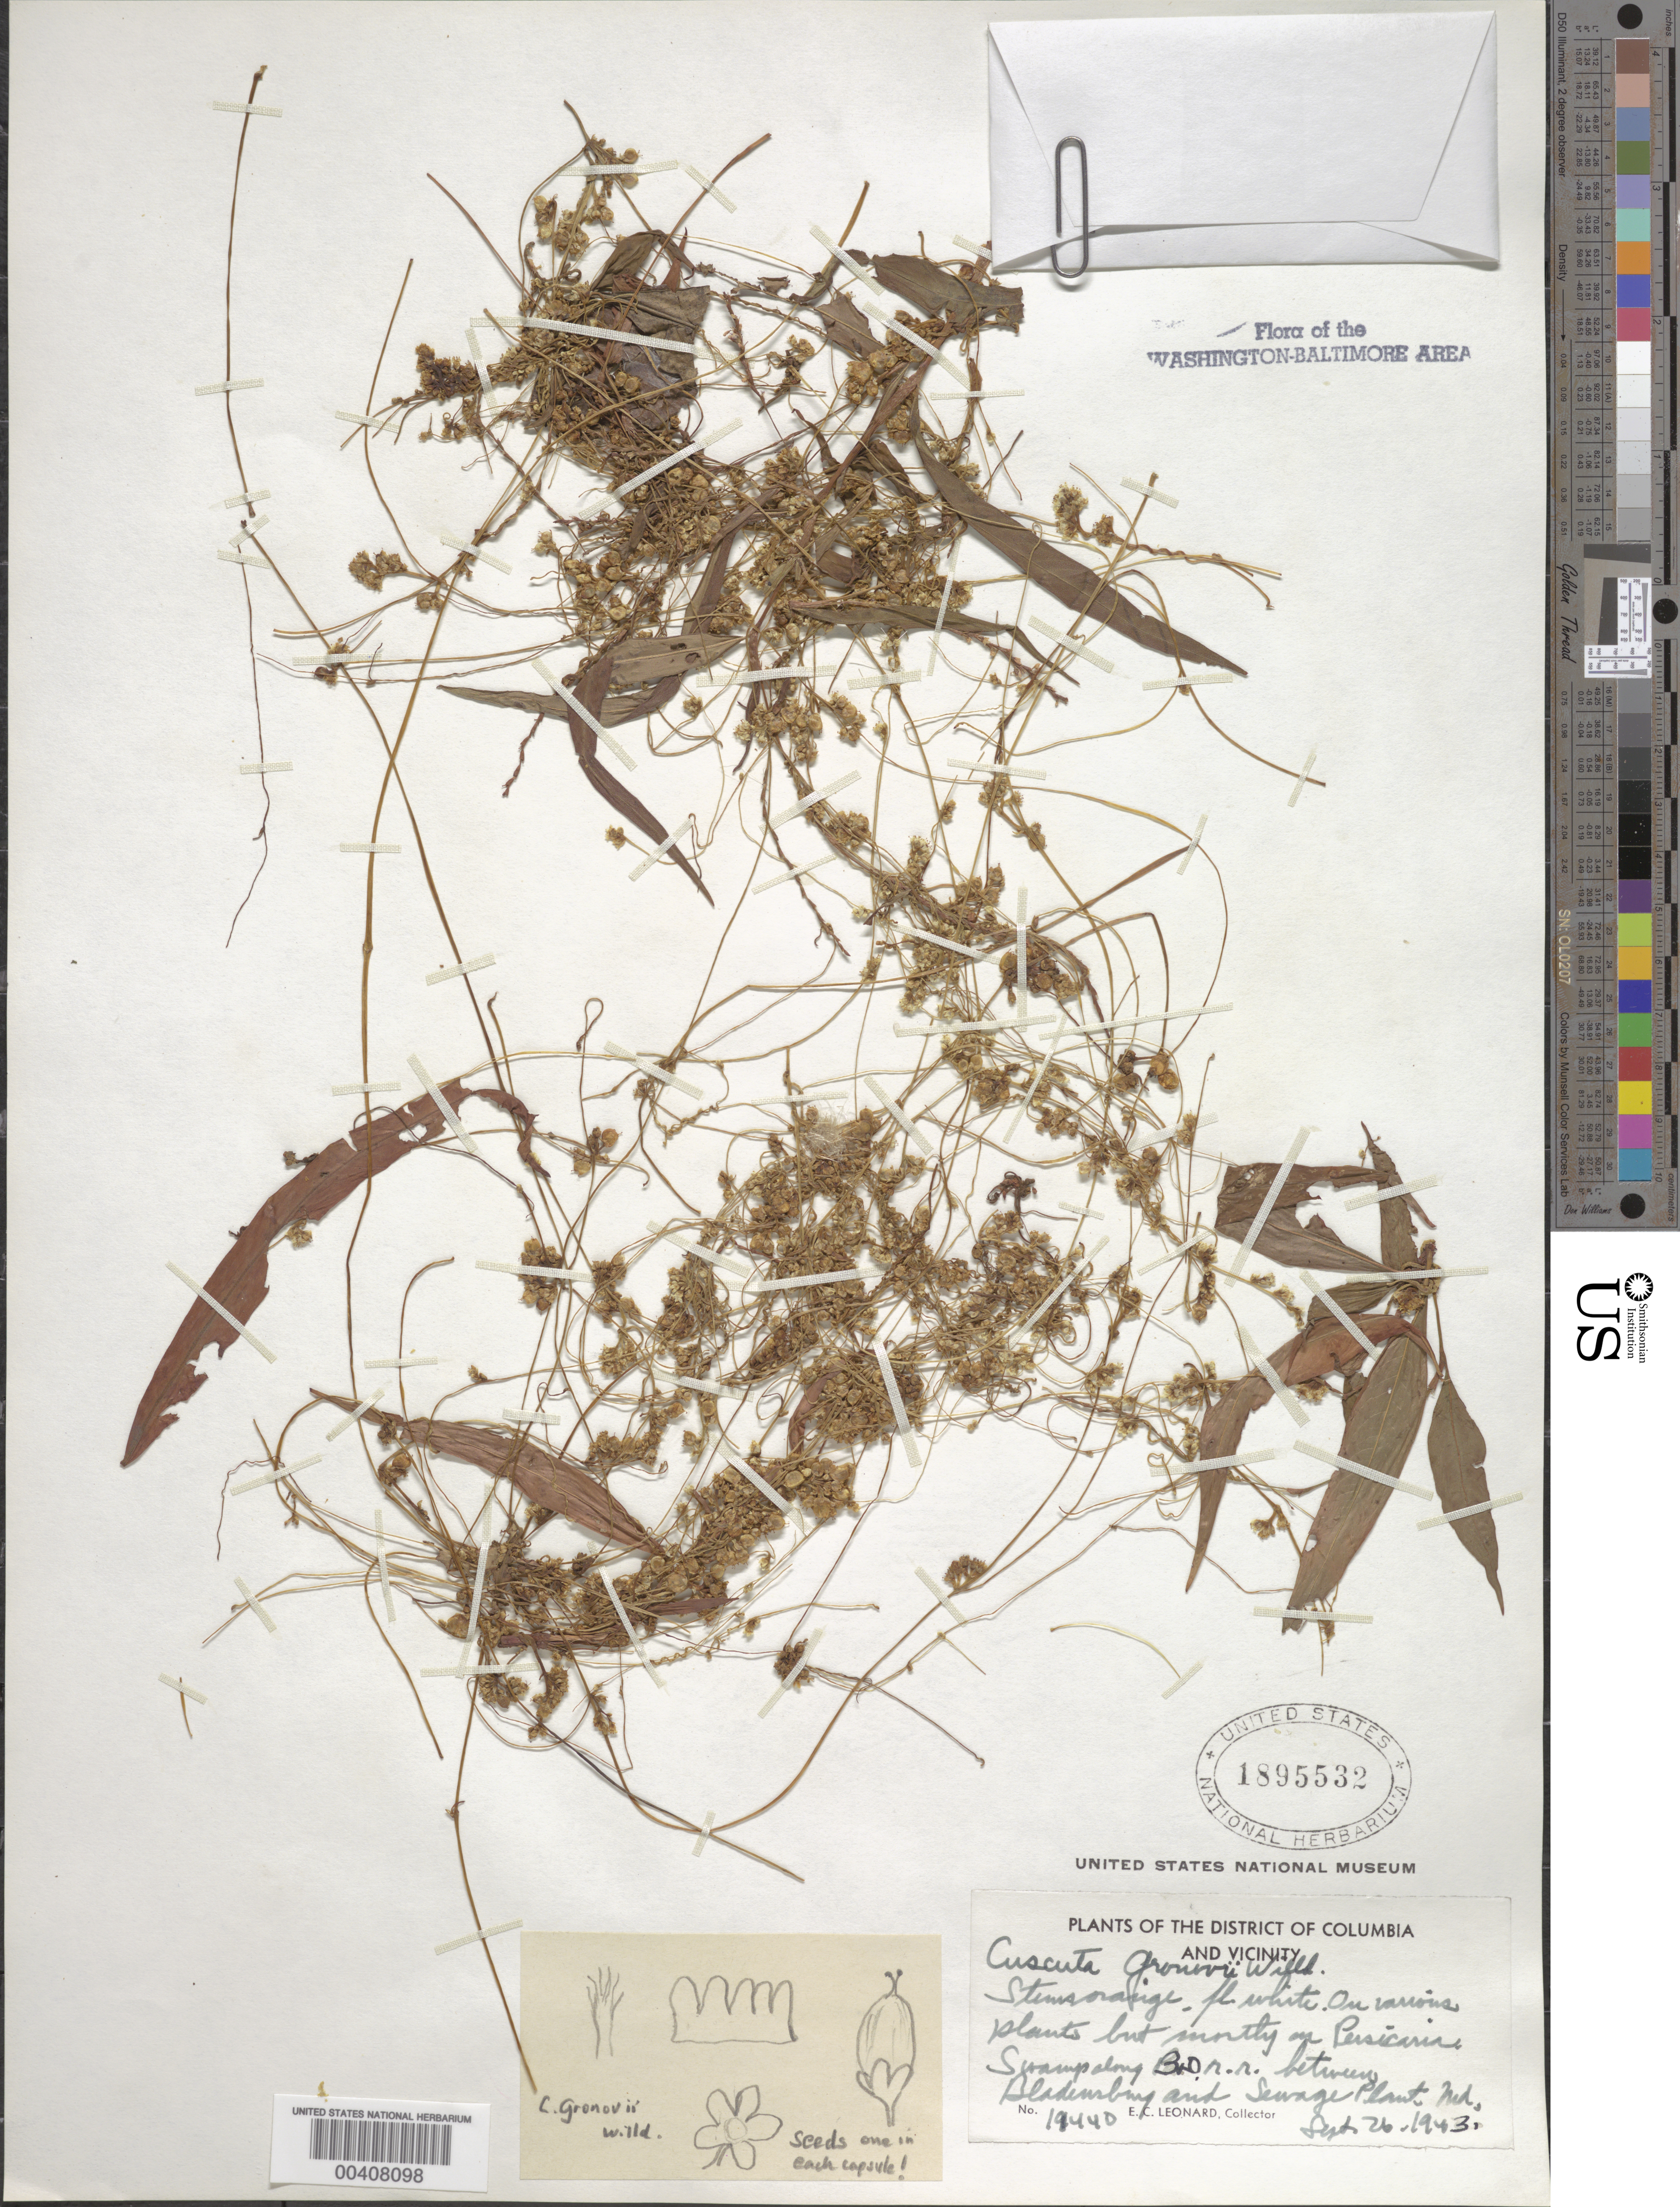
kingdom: Plantae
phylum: Tracheophyta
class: Magnoliopsida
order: Solanales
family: Convolvulaceae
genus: Cuscuta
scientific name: Cuscuta gronovii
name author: Willd. ex Schult.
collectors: E. C. Leonard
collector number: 19440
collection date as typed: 26 Sep 1943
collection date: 1943-09-26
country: United States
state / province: Maryland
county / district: Prince George's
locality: B & O R.R., between Bladensburg and Sewage Plant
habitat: On persicaria, swamp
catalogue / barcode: US 1895532